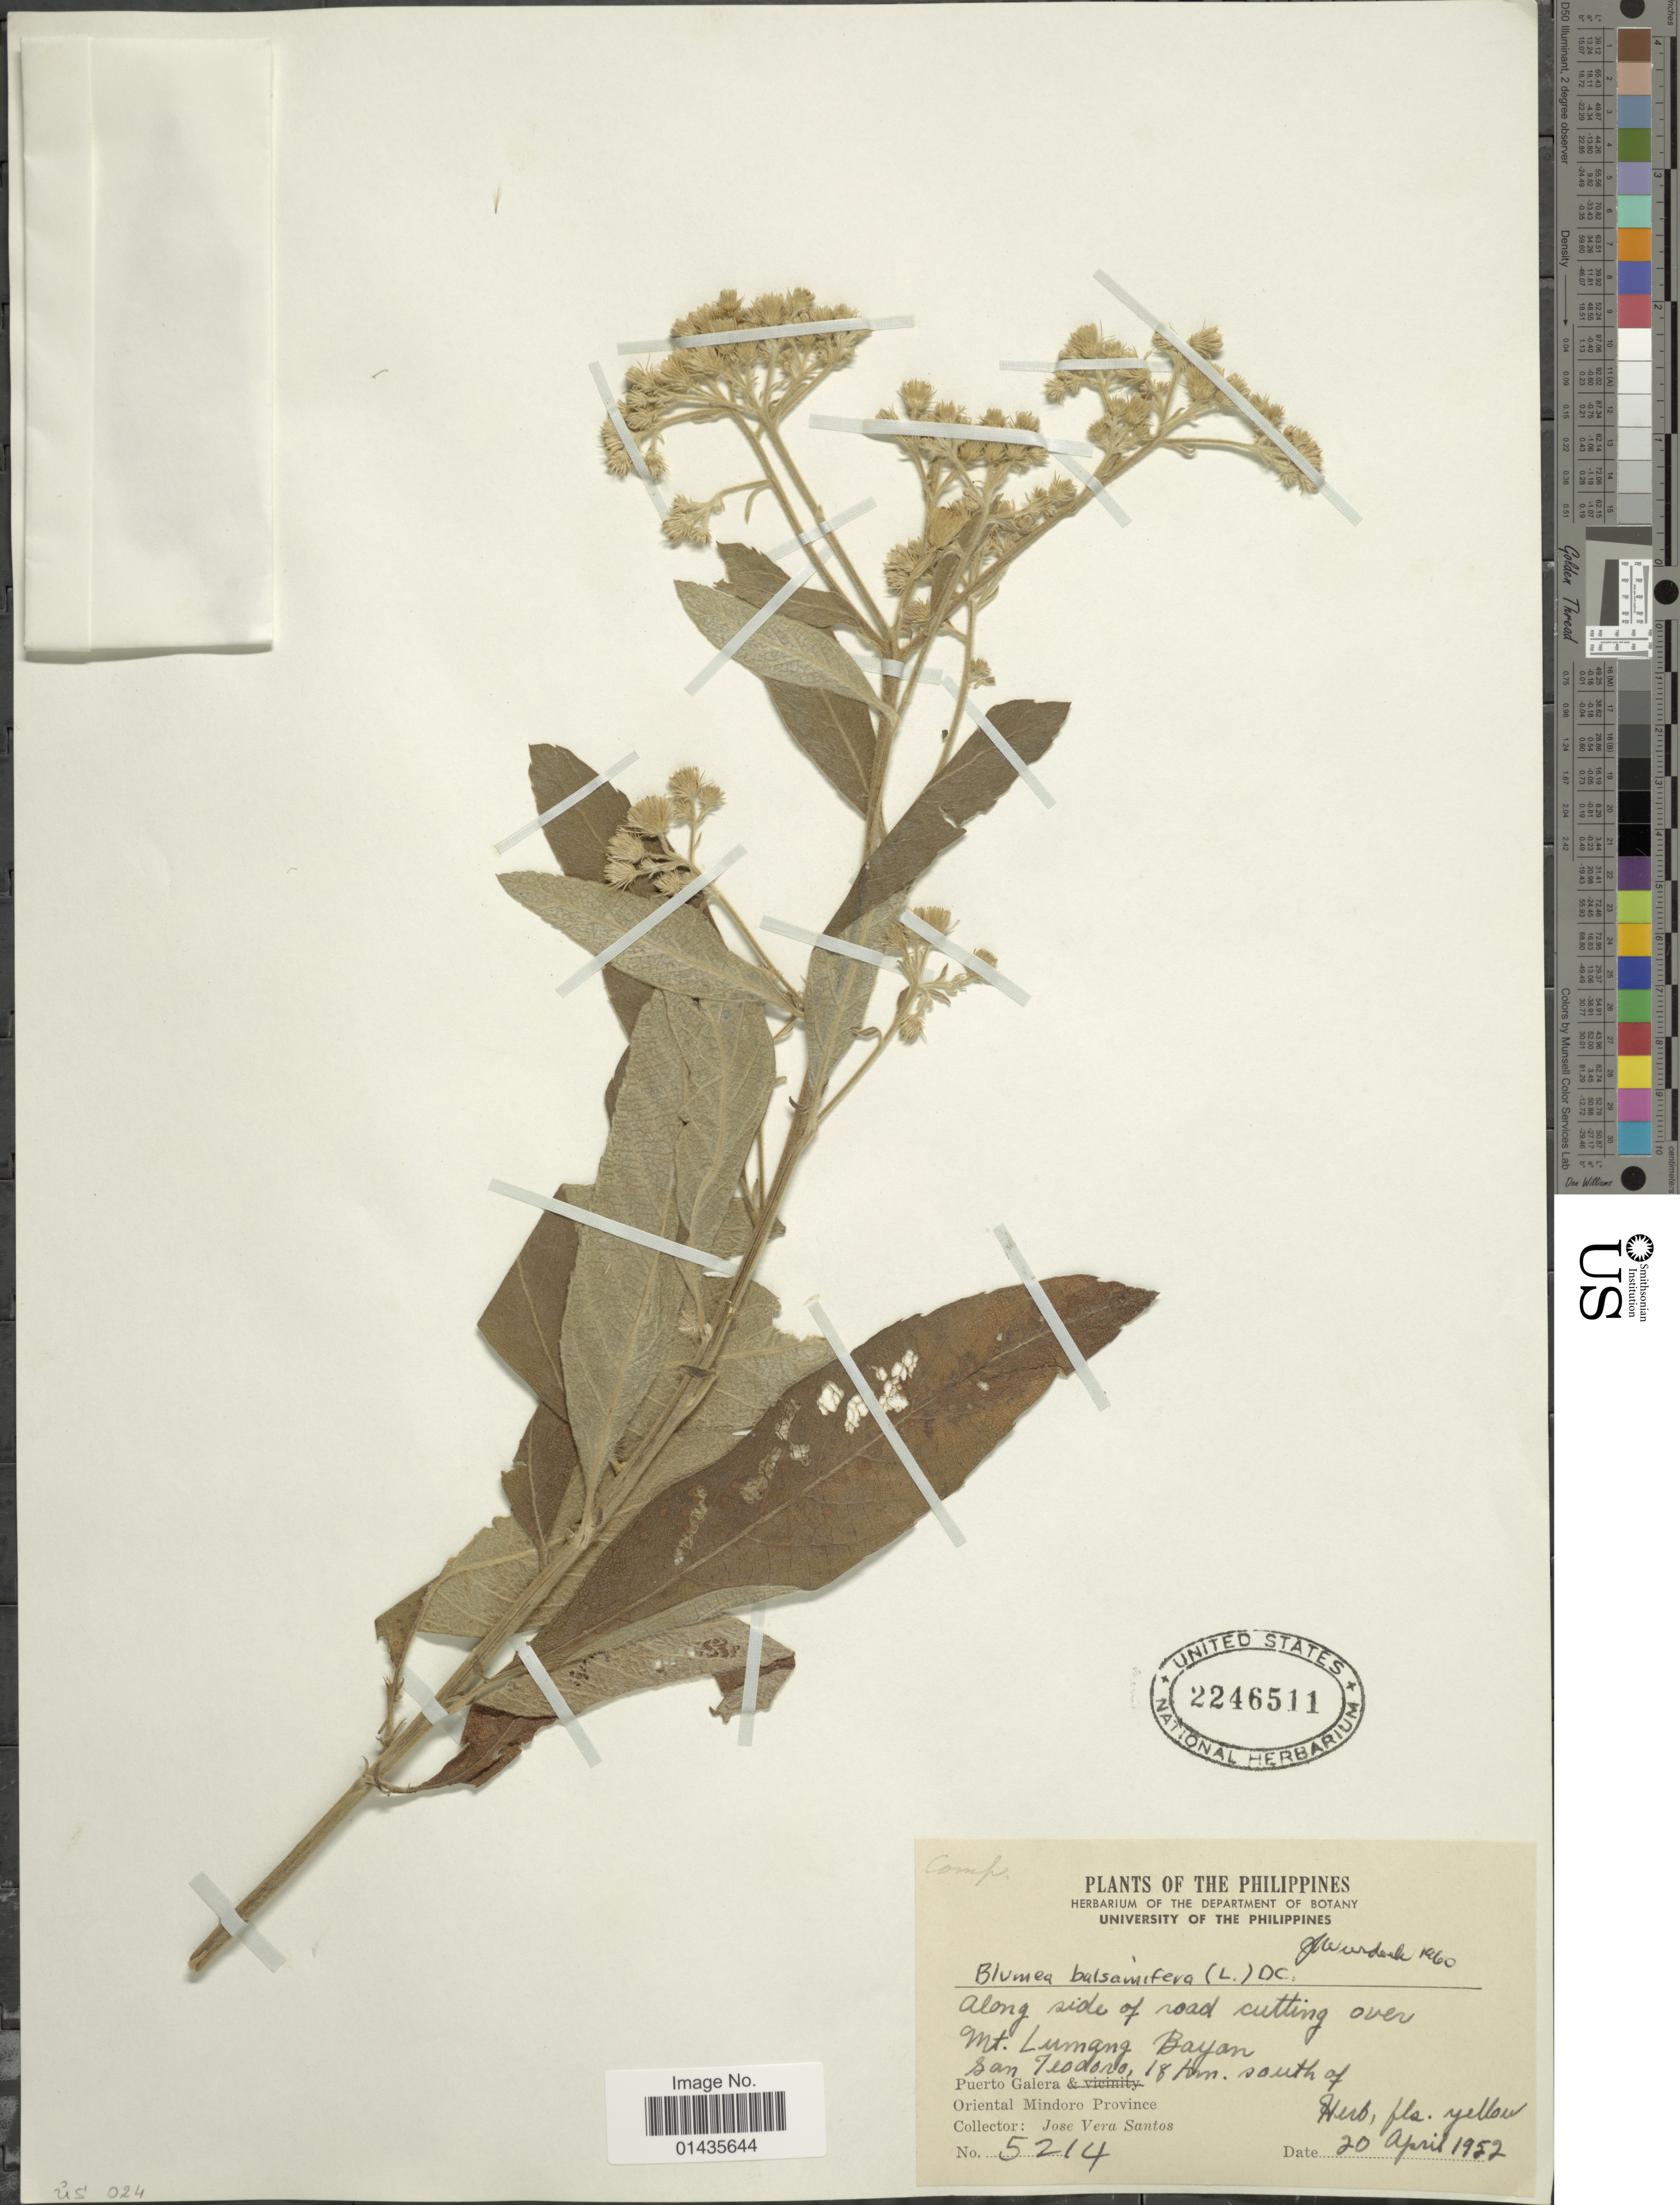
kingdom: Plantae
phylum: Tracheophyta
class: Magnoliopsida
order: Asterales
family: Asteraceae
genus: Blumea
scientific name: Blumea balsamifera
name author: (L.) DC.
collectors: J. Santos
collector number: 5214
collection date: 1952-04-20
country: Philippines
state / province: Mimaropa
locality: Along side of road cutting over Mt. Lumang Bayan, San Teodoro, 18 km south of Puerto Galera, oriental Mindoro Province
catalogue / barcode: US 2246511